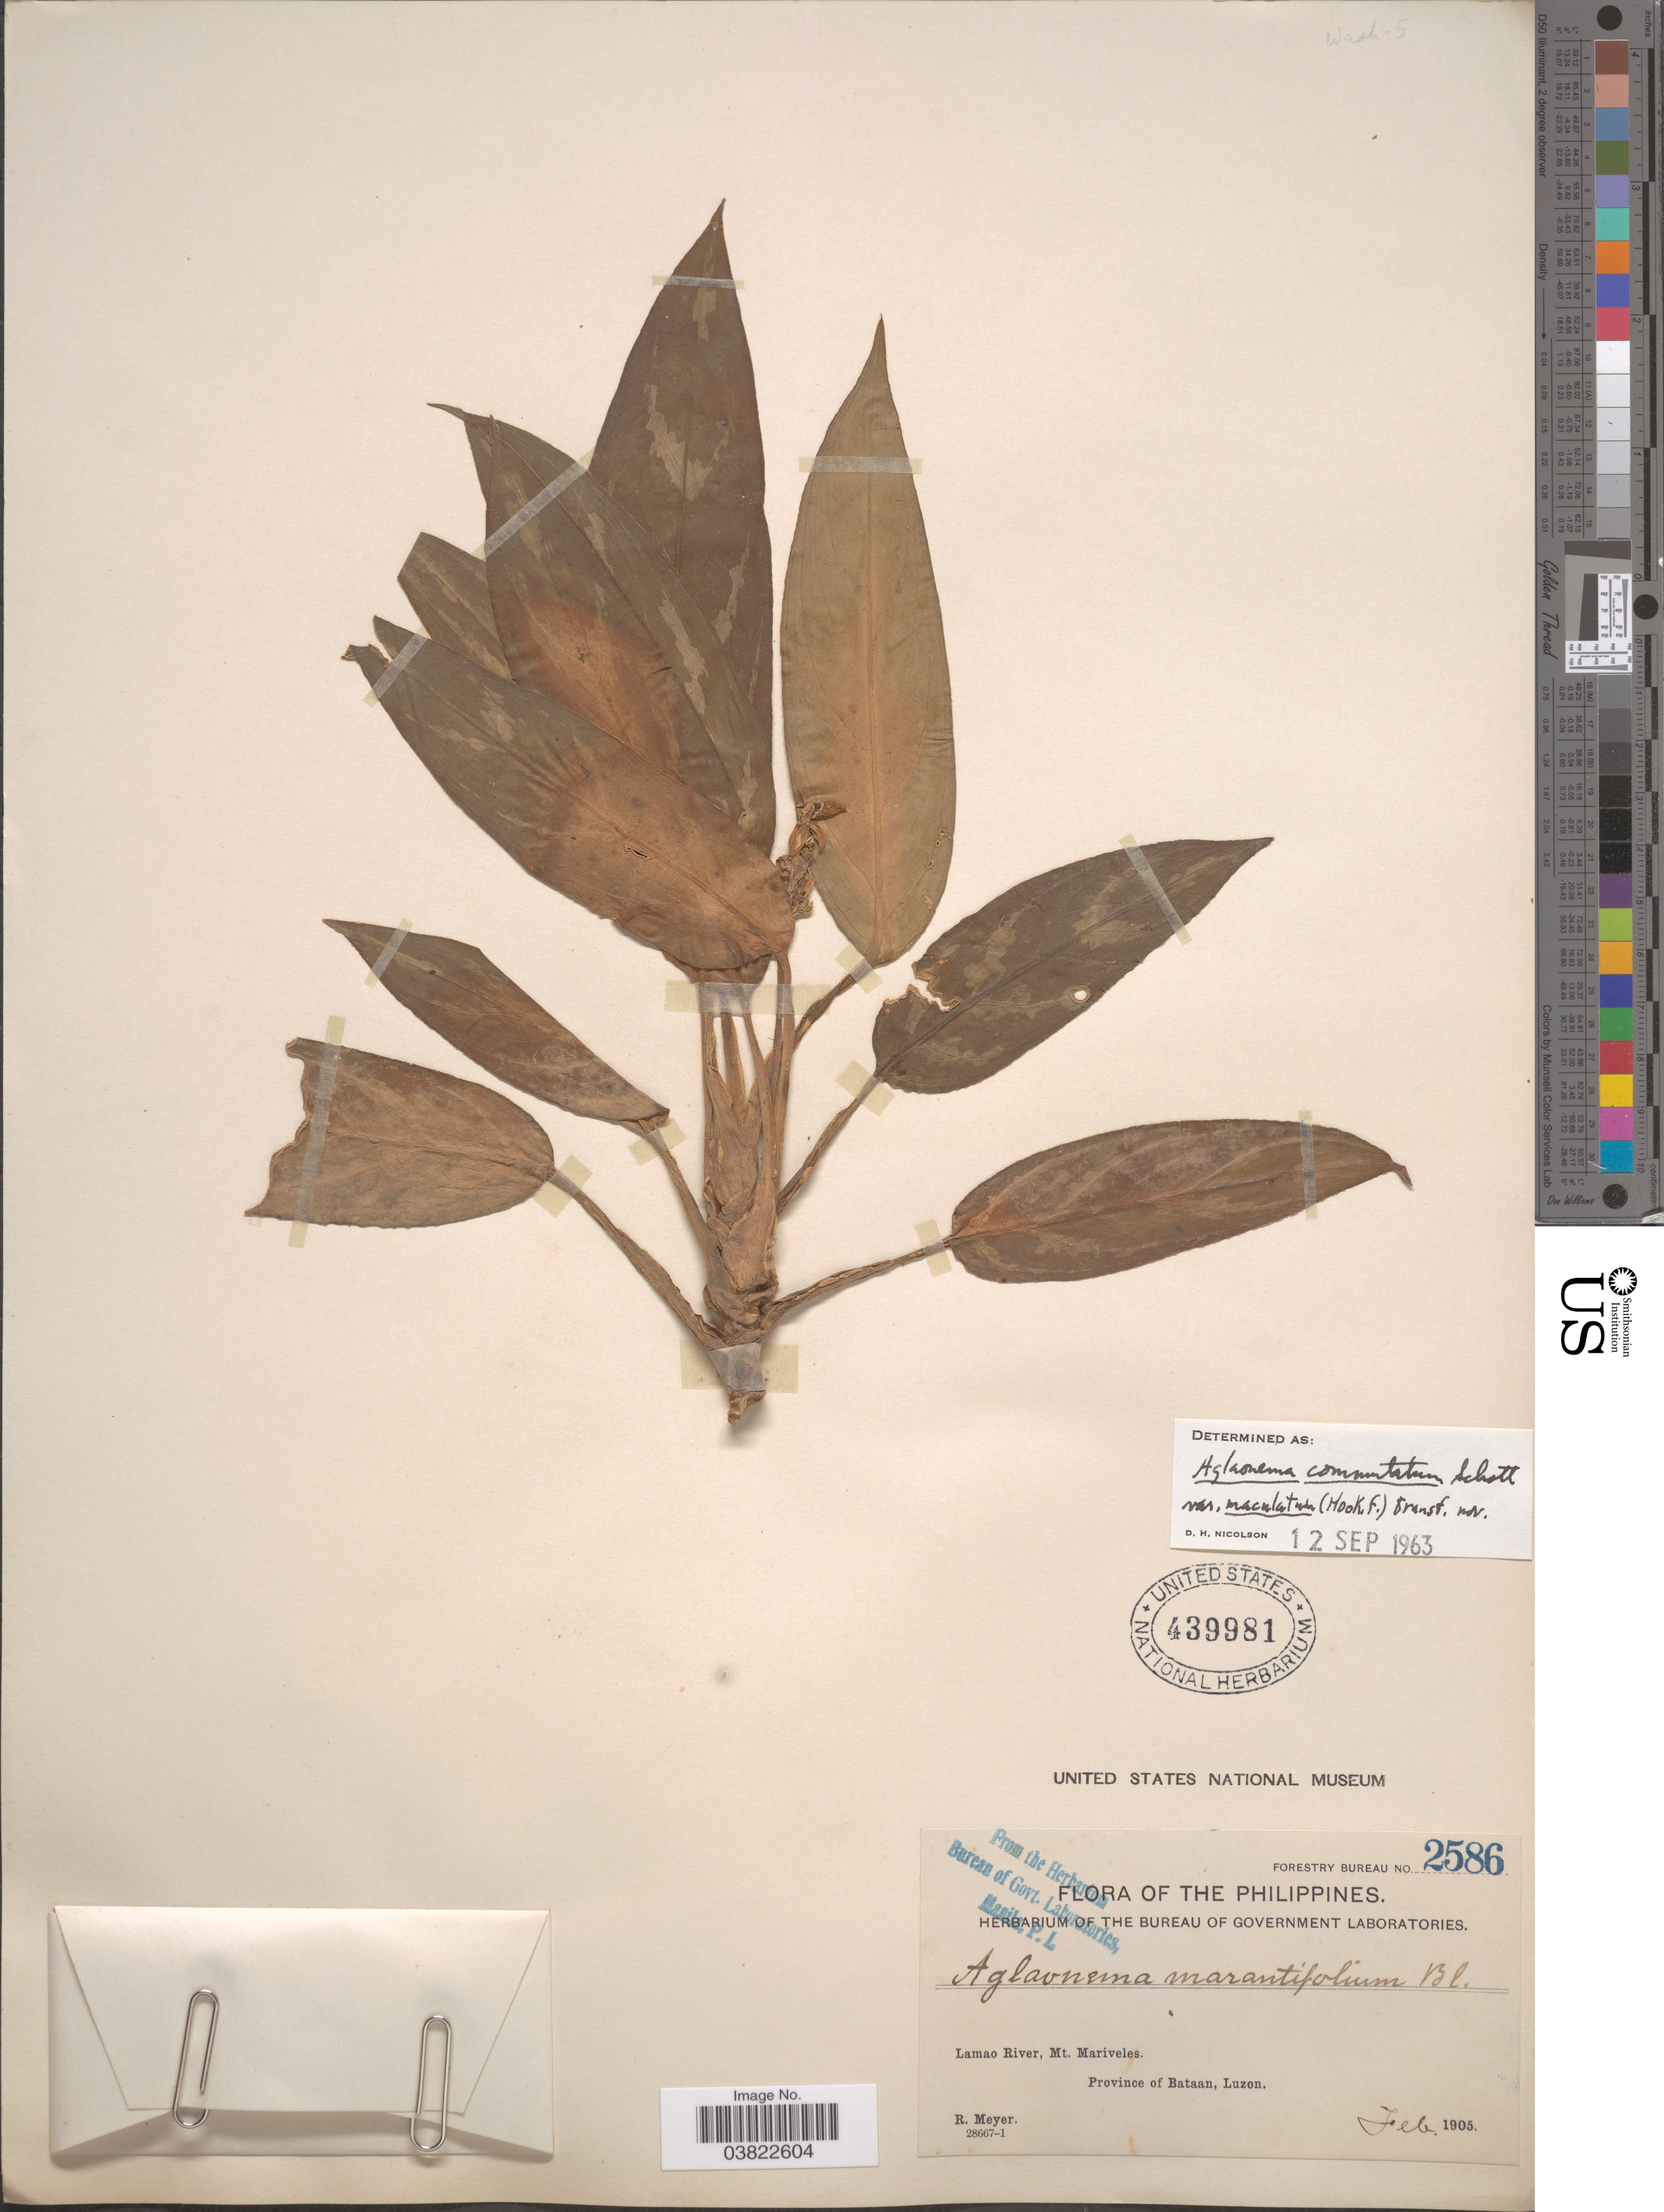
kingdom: Plantae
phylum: Tracheophyta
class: Liliopsida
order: Alismatales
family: Araceae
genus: Aglaonema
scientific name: Aglaonema commutatum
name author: Schott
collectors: R. Meyer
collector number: Forestry Bureau 2586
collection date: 1905-02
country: Philippines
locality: Lamao River, Mt. Mariveles. Province of Bataan, Luzon.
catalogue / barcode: US 439981